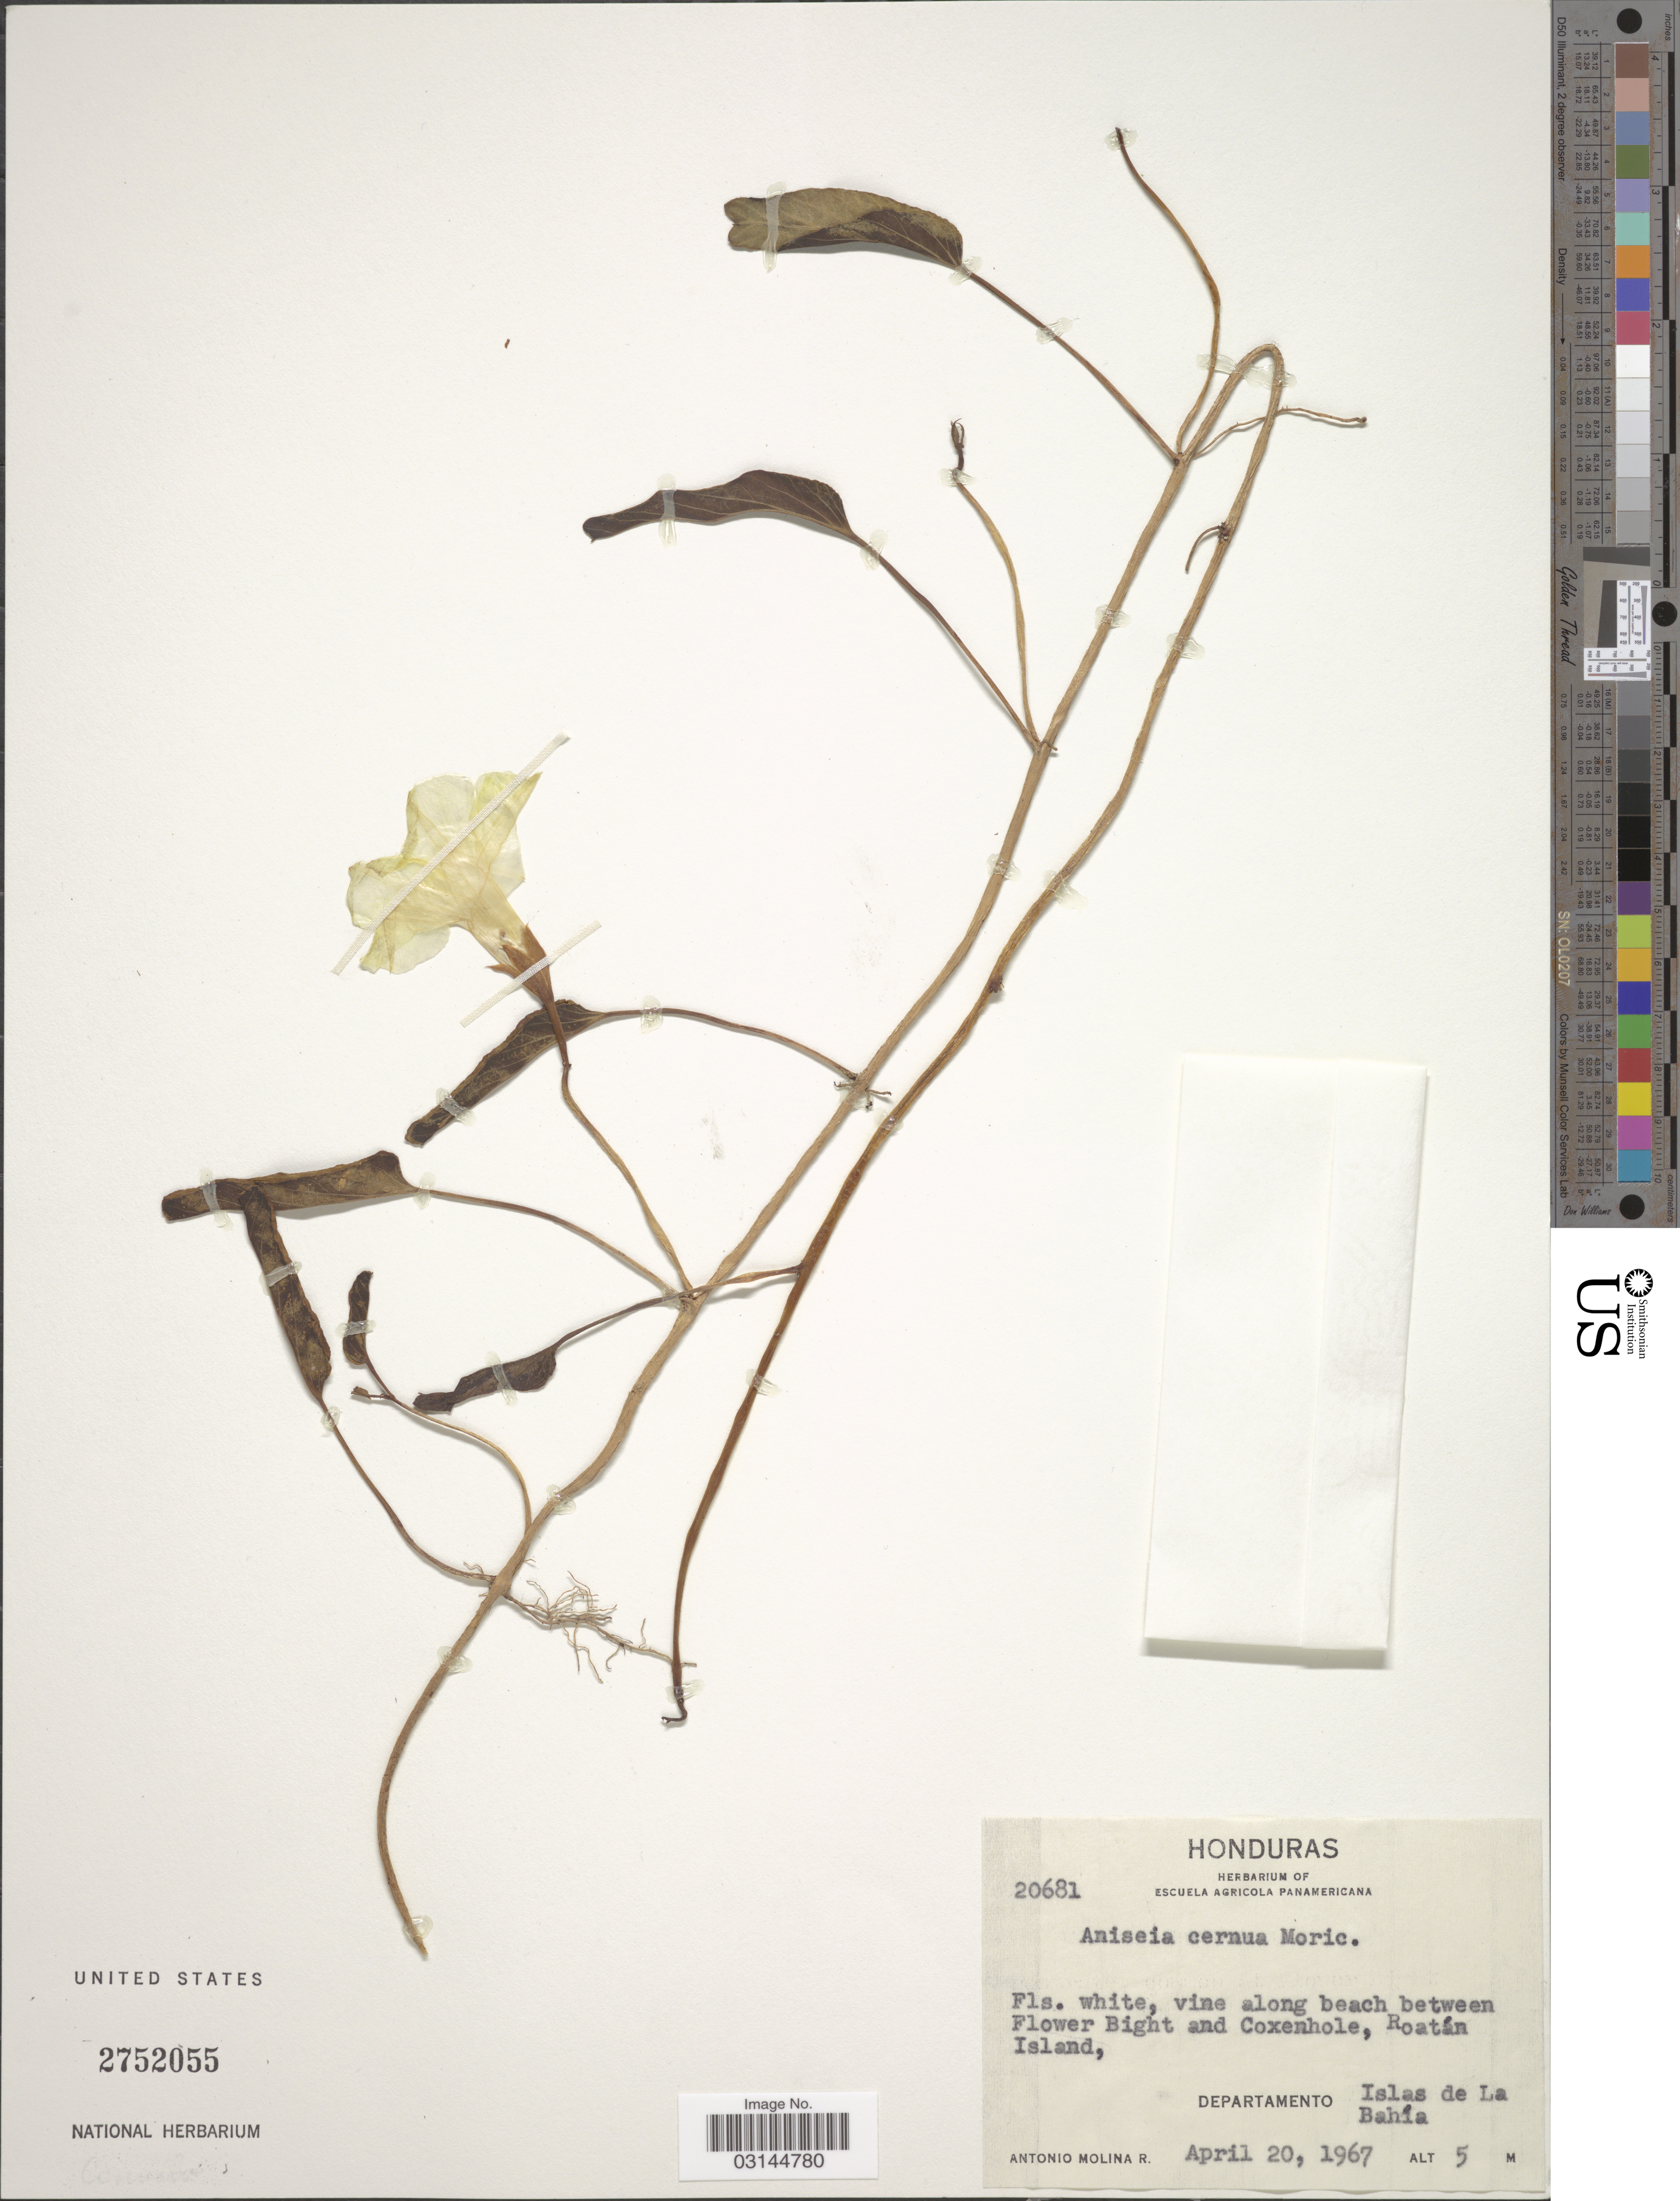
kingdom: Plantae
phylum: Tracheophyta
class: Magnoliopsida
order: Solanales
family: Convolvulaceae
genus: Aniseia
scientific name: Aniseia cernua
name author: Choisy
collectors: A. Molina R.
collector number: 20681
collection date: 1967-04-20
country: Honduras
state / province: Islas de la Bahía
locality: Vine along beach between Flower Bight and Coxenhole, Roatán Island, Departamento Islas de La Bahía.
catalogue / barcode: US 2752055